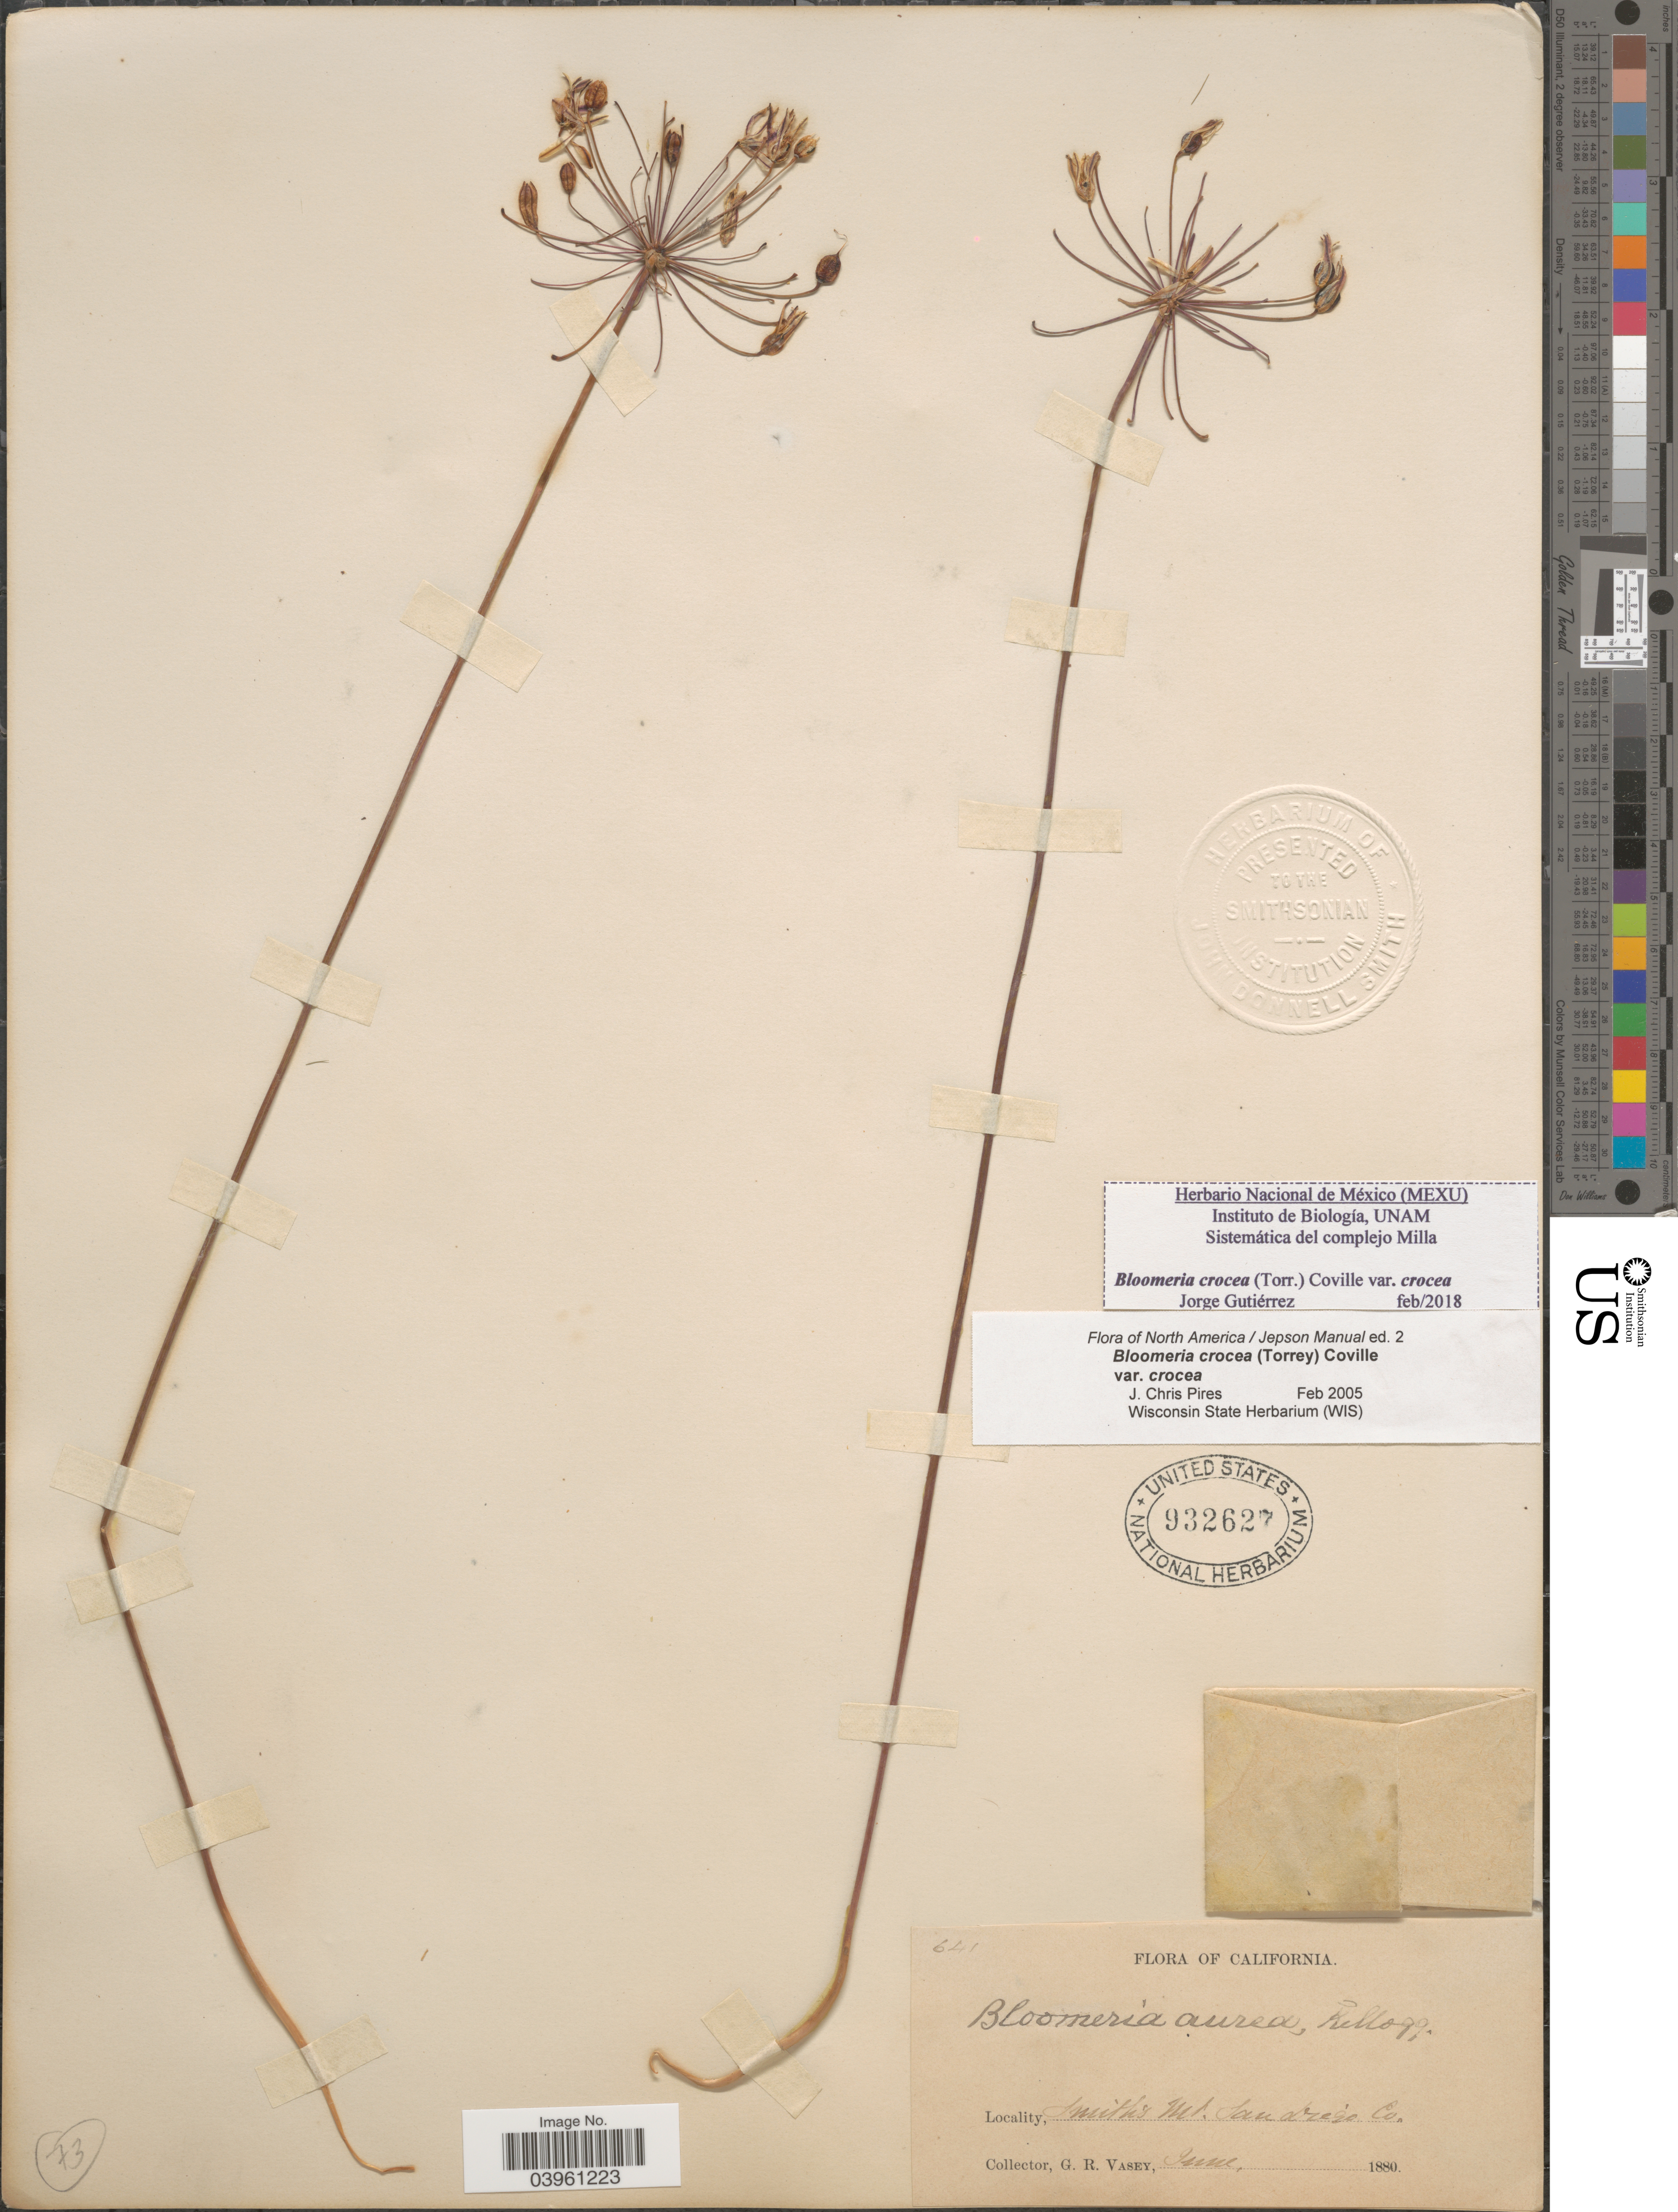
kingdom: Plantae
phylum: Tracheophyta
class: Liliopsida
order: Asparagales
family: Asparagaceae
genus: Bloomeria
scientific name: Bloomeria crocea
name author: (Torr.) Coville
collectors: G. R. Vasey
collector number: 641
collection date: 1880-06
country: United States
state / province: California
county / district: San Diego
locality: Smith's Mt. San Diego Co.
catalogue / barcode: US 932627